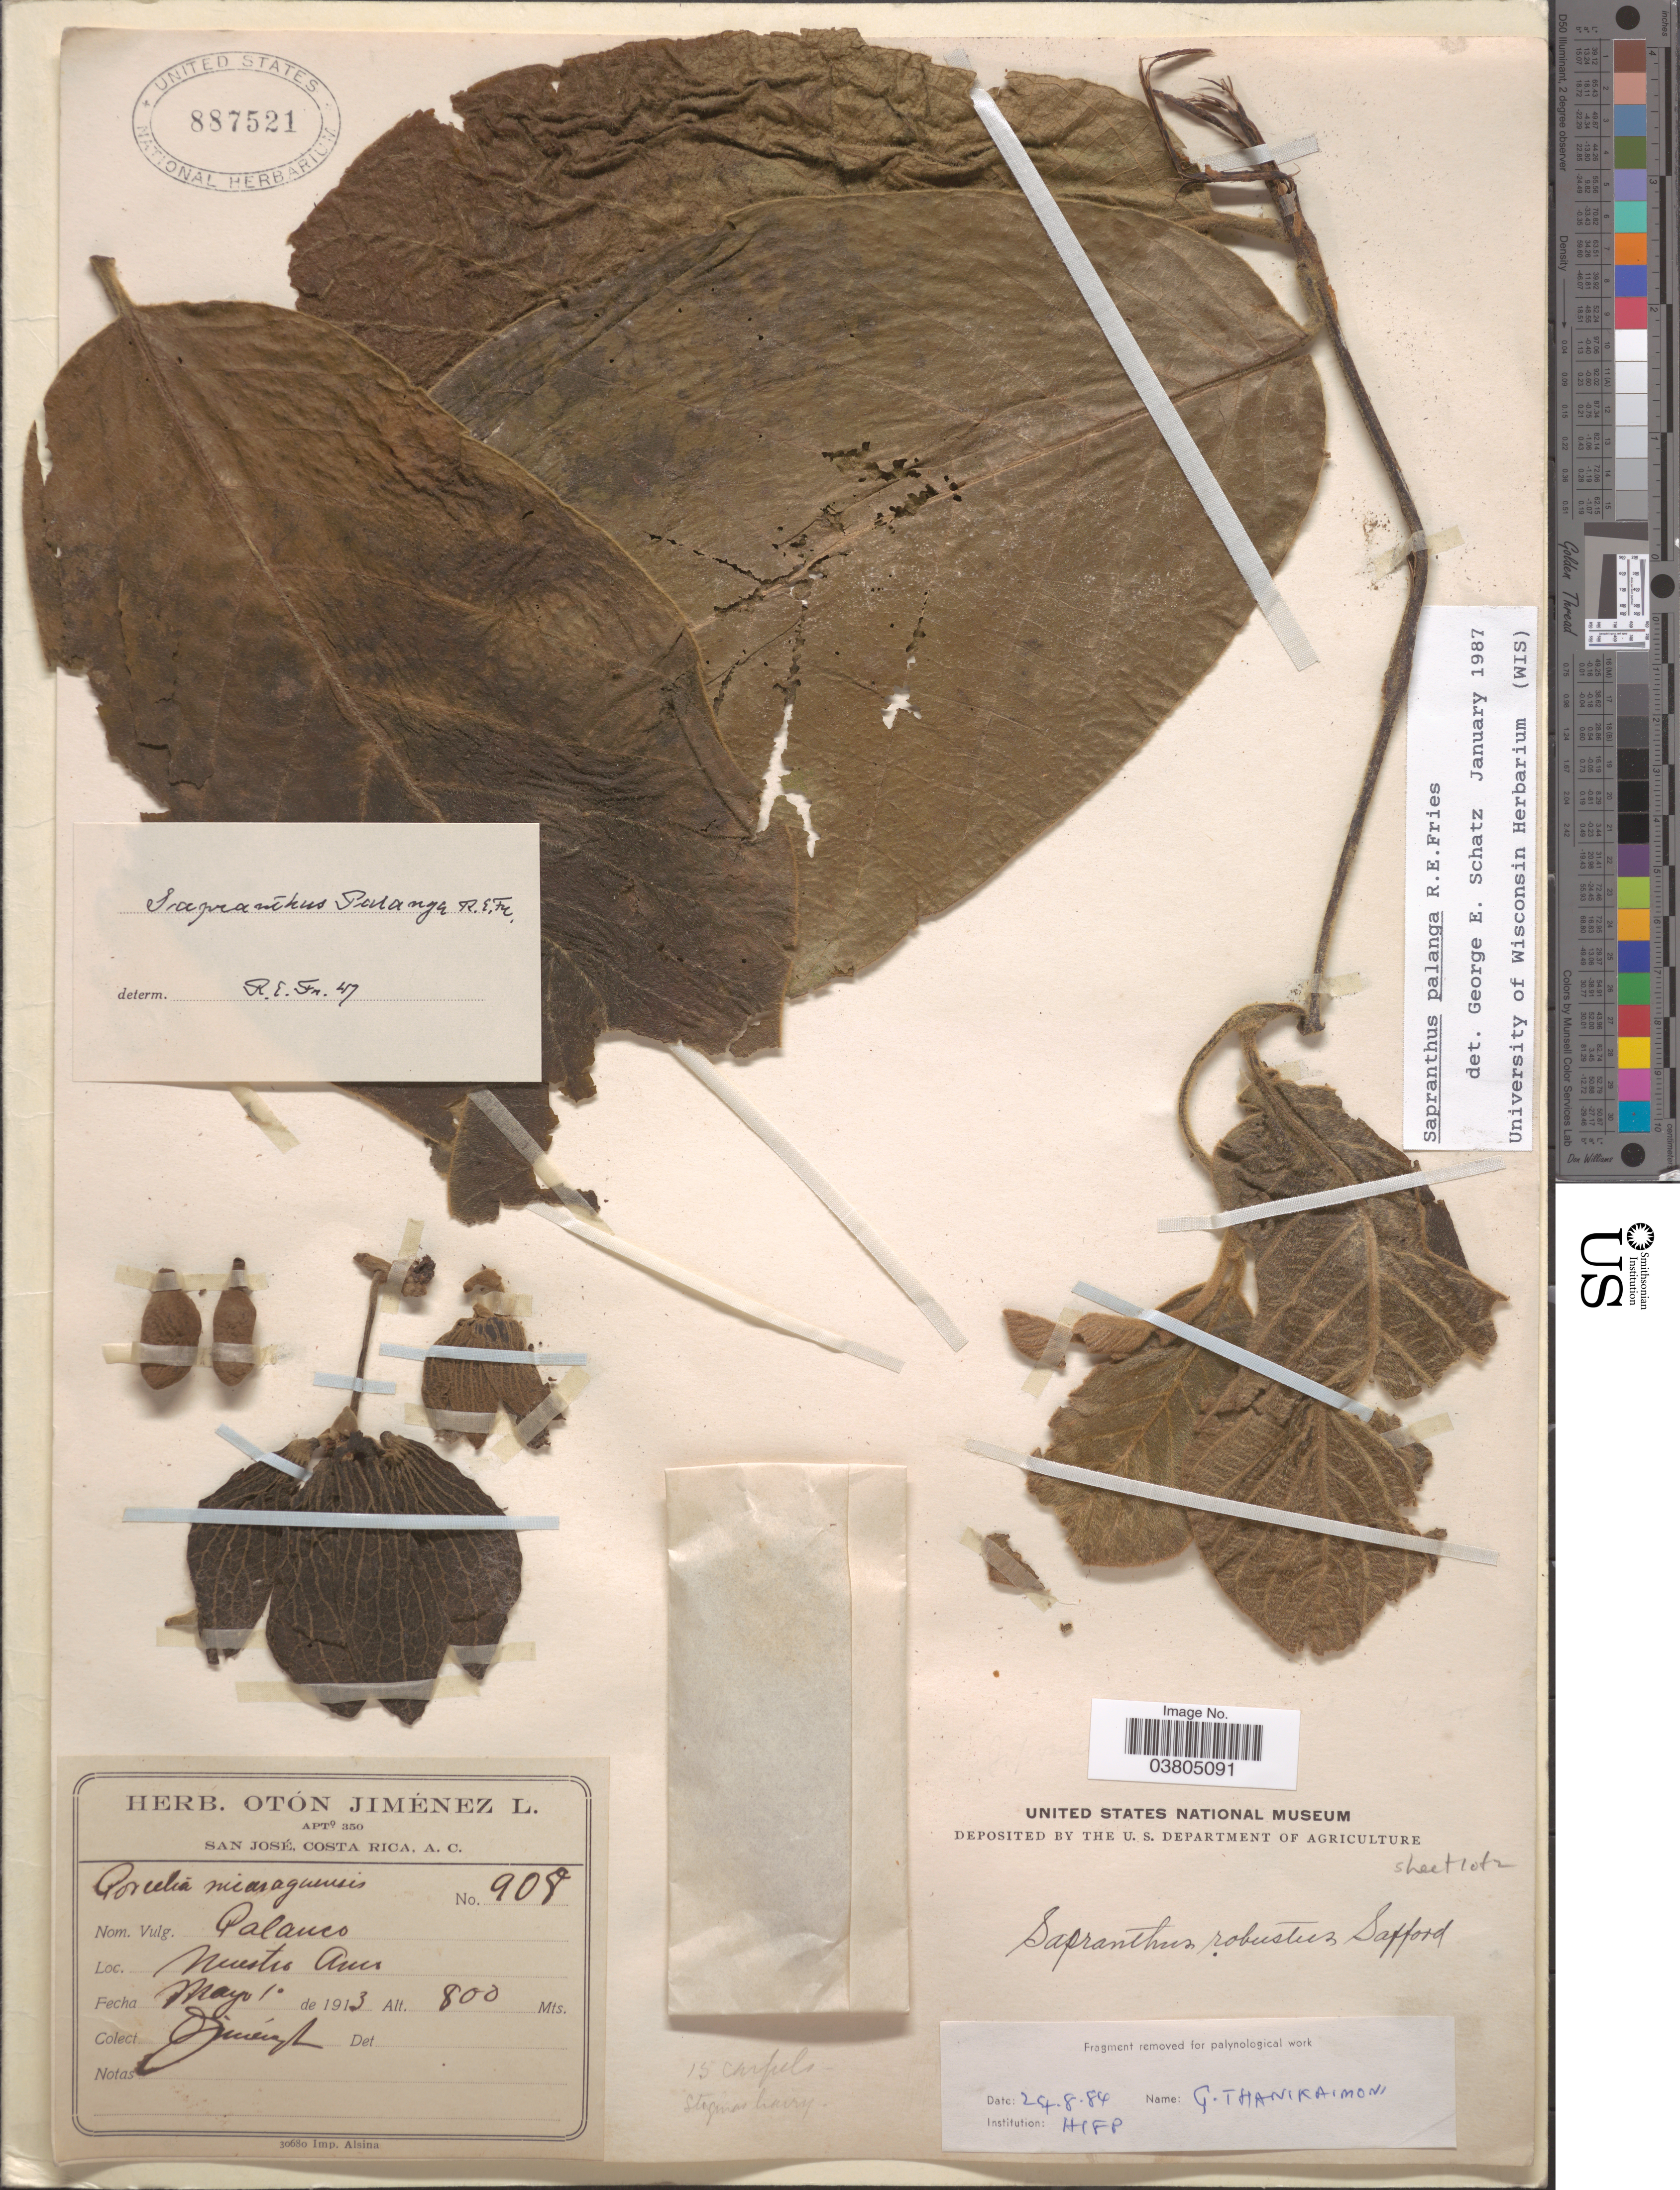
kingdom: Plantae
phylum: Tracheophyta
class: Magnoliopsida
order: Magnoliales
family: Annonaceae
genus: Sapranthus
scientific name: Sapranthus palanga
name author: R.E. Fr.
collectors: O. Jimenez L.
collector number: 908*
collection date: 1913-05-01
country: Costa Rica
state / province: San José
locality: Nuestro Amo.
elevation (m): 800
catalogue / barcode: US 887521